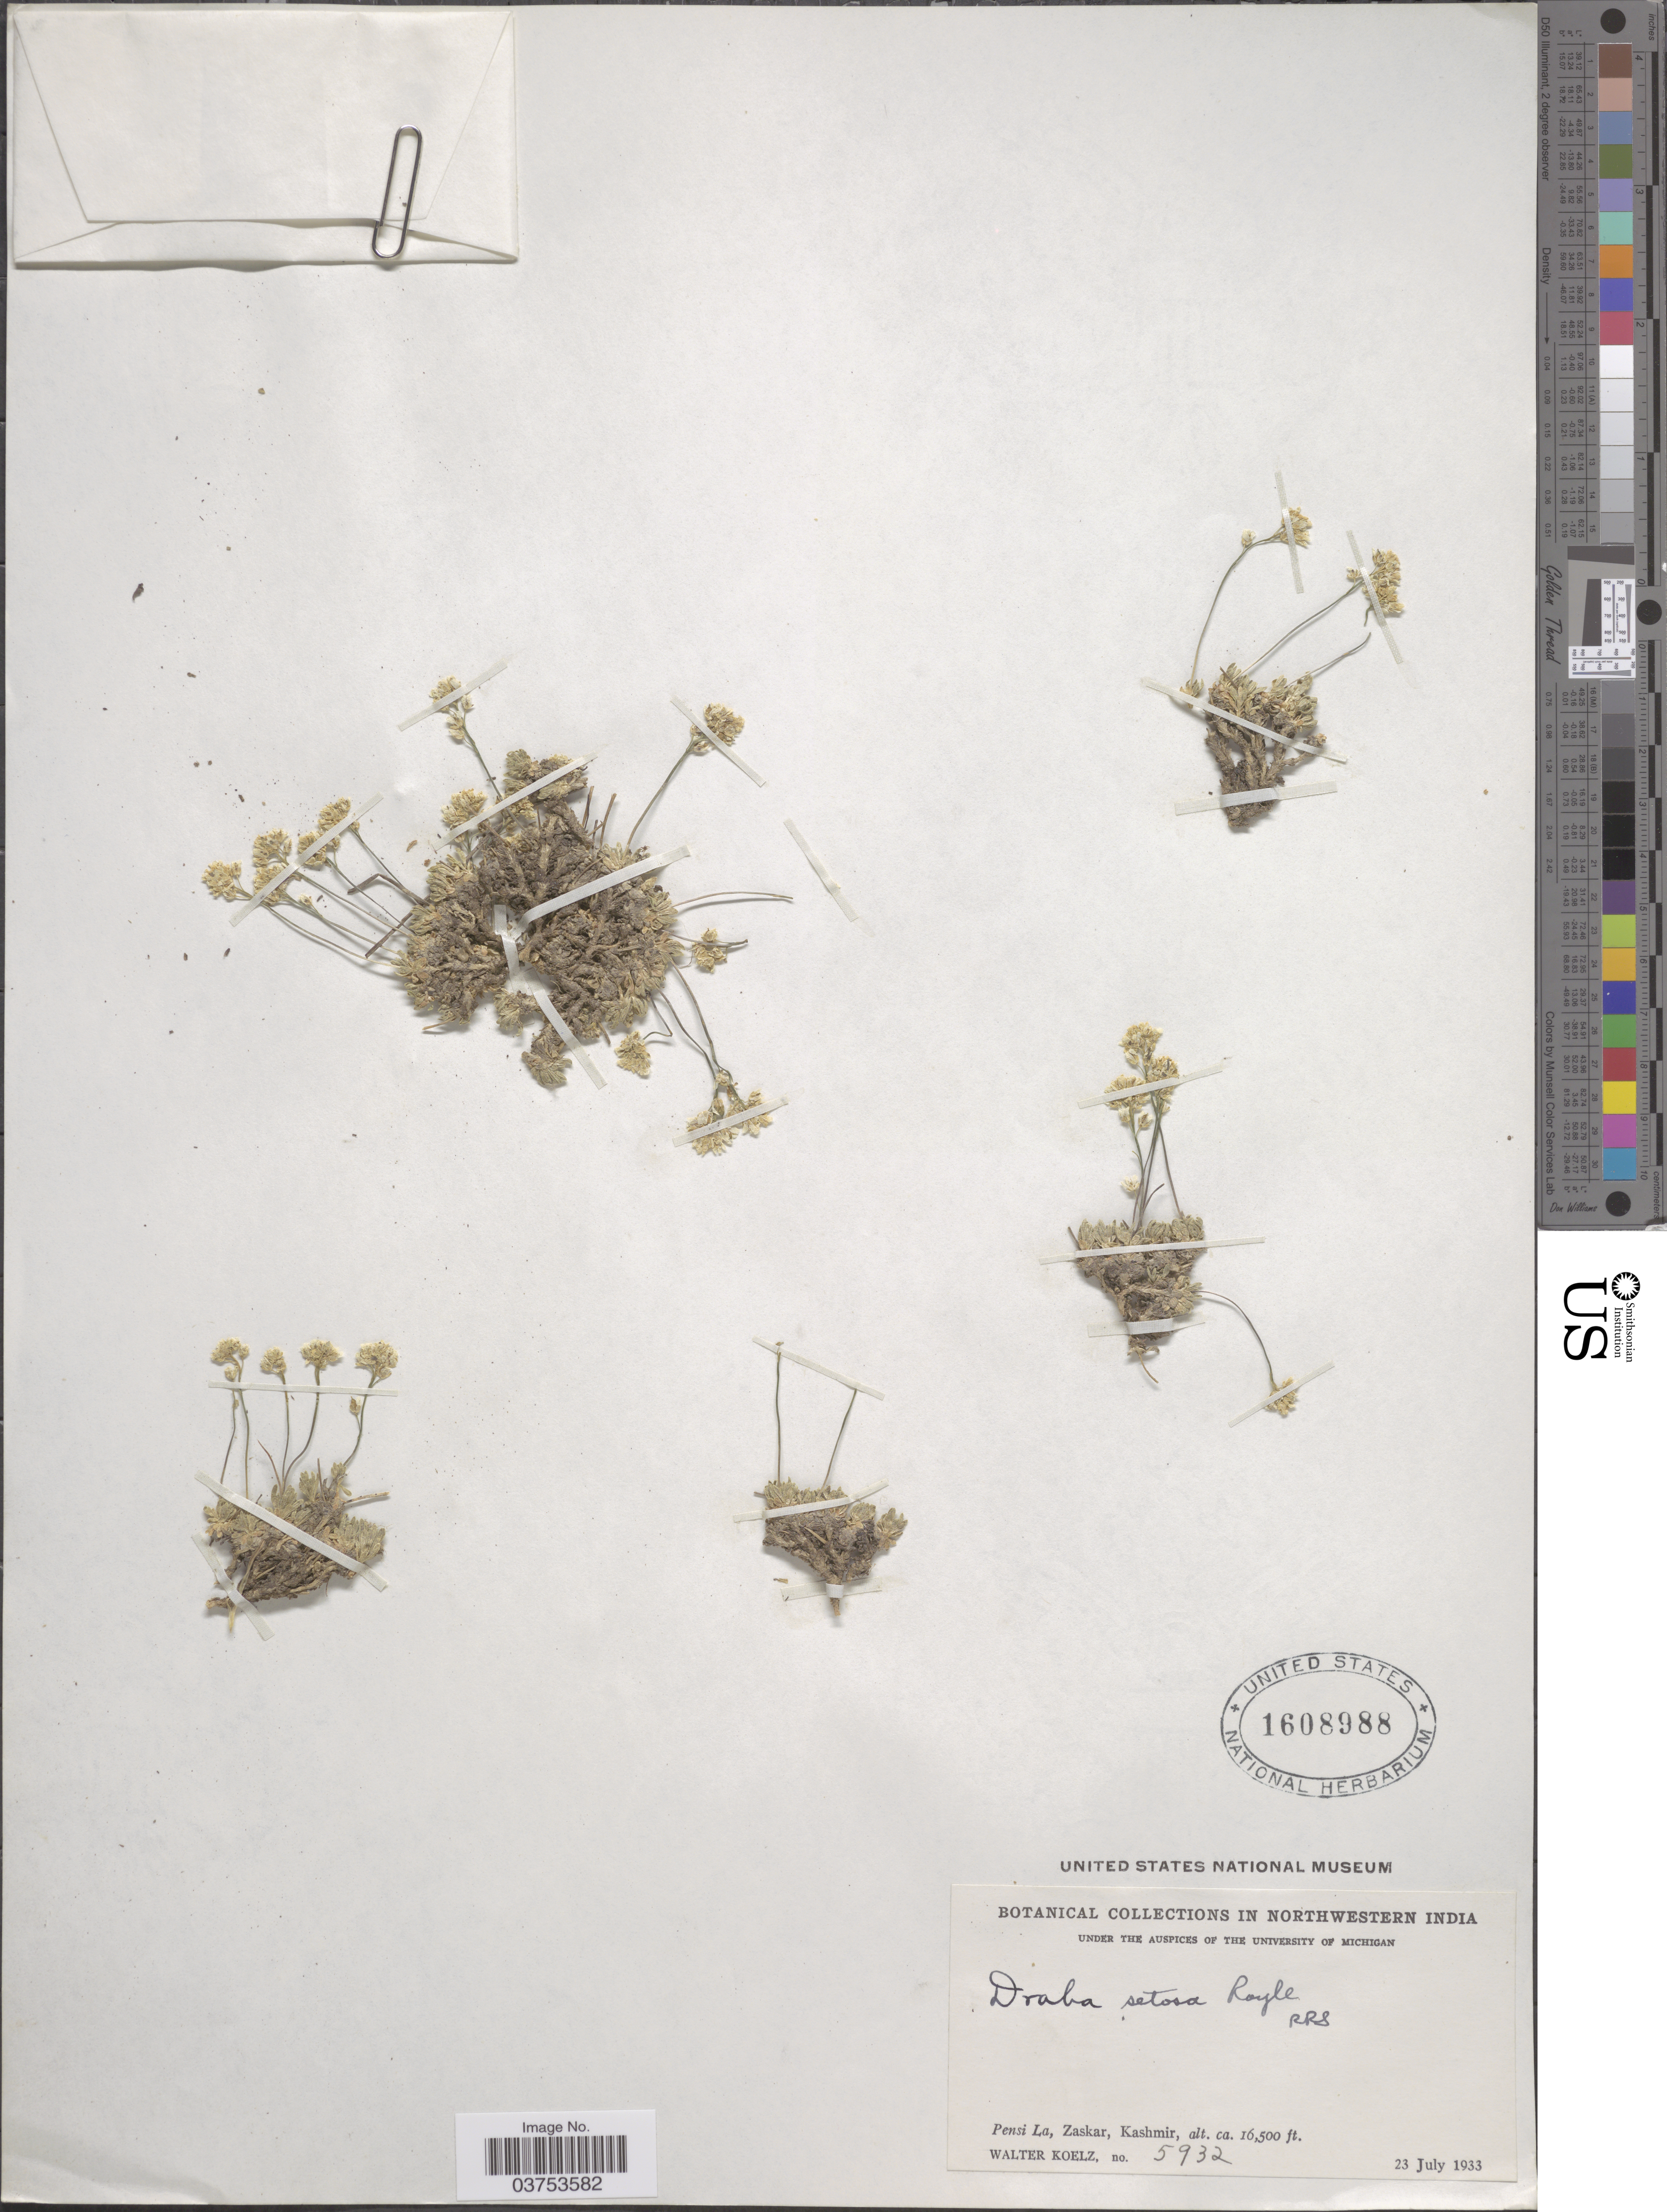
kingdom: Plantae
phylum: Tracheophyta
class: Magnoliopsida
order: Brassicales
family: Brassicaceae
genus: Draba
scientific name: Draba setosa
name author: Royle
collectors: W. N. Koelz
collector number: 5932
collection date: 1933-07-23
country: India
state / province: Jammu and Kashmir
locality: Northwestern India. Pensi La, Zaskar, Kashmir.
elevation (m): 5029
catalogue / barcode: US 1608988